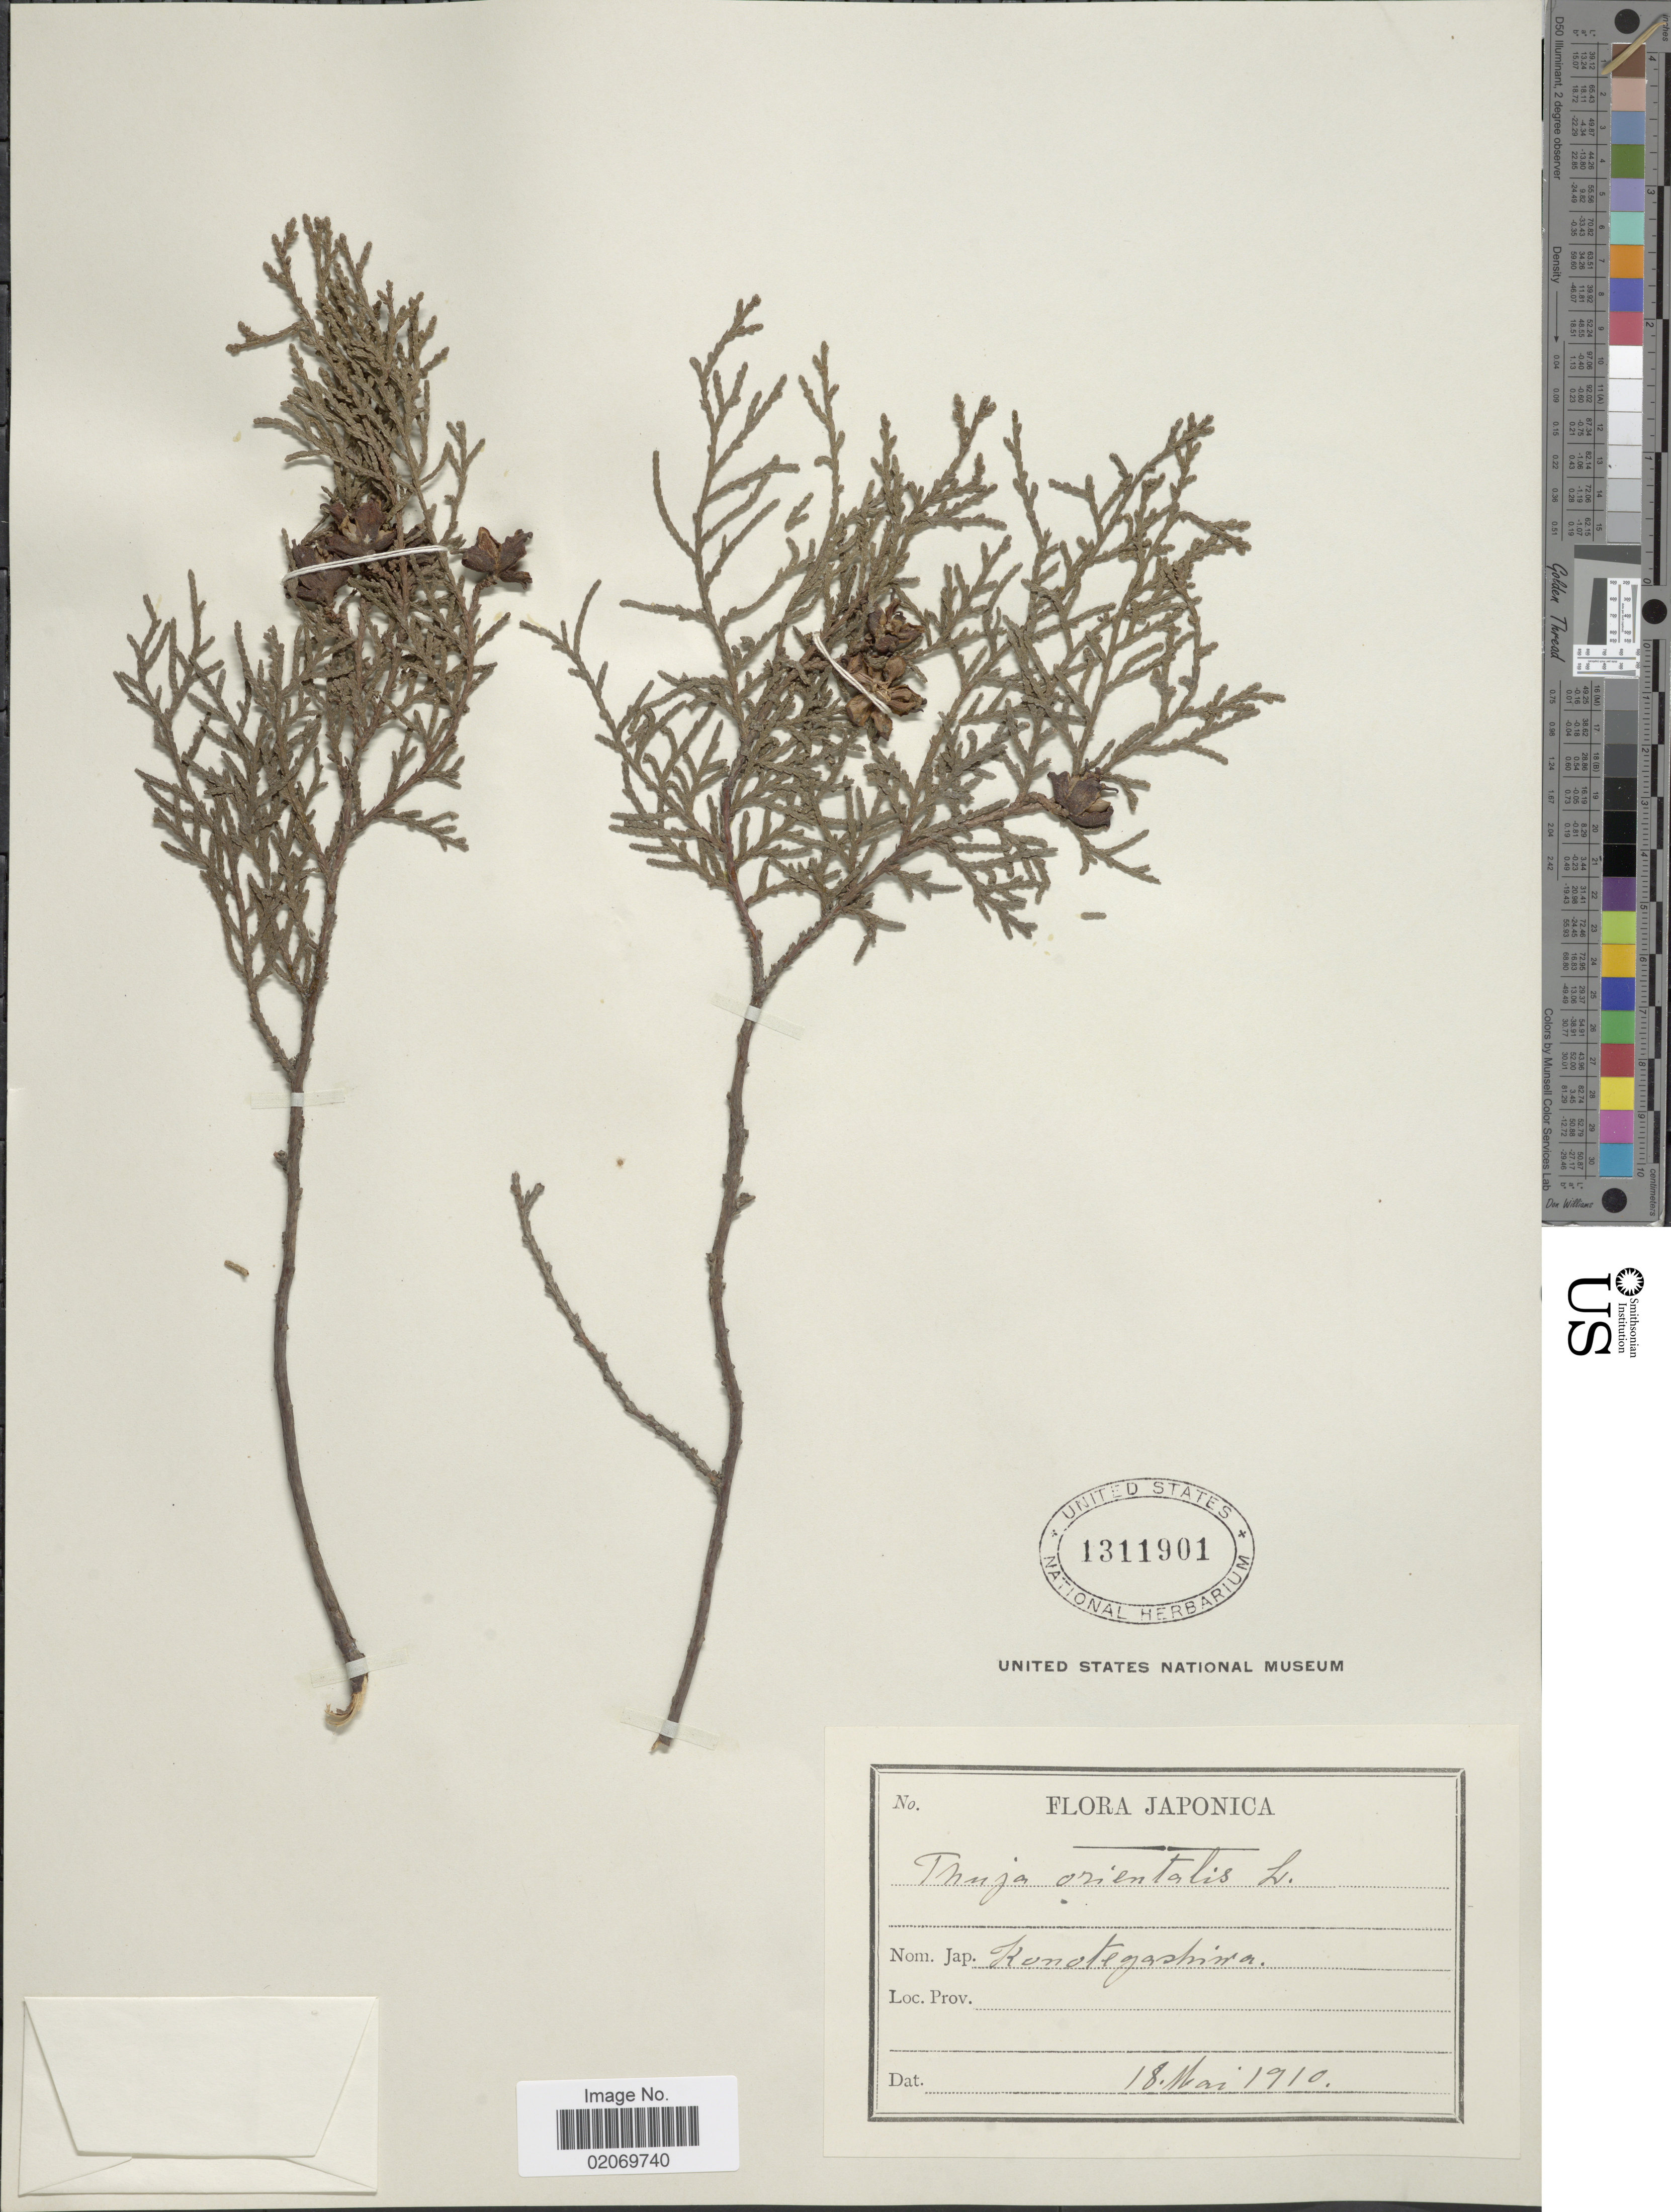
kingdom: Plantae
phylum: Tracheophyta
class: Pinopsida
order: Pinales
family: Cupressaceae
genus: Thuja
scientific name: Thuja orientalis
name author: L.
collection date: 1910-05-18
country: Japan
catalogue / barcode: US 1311901